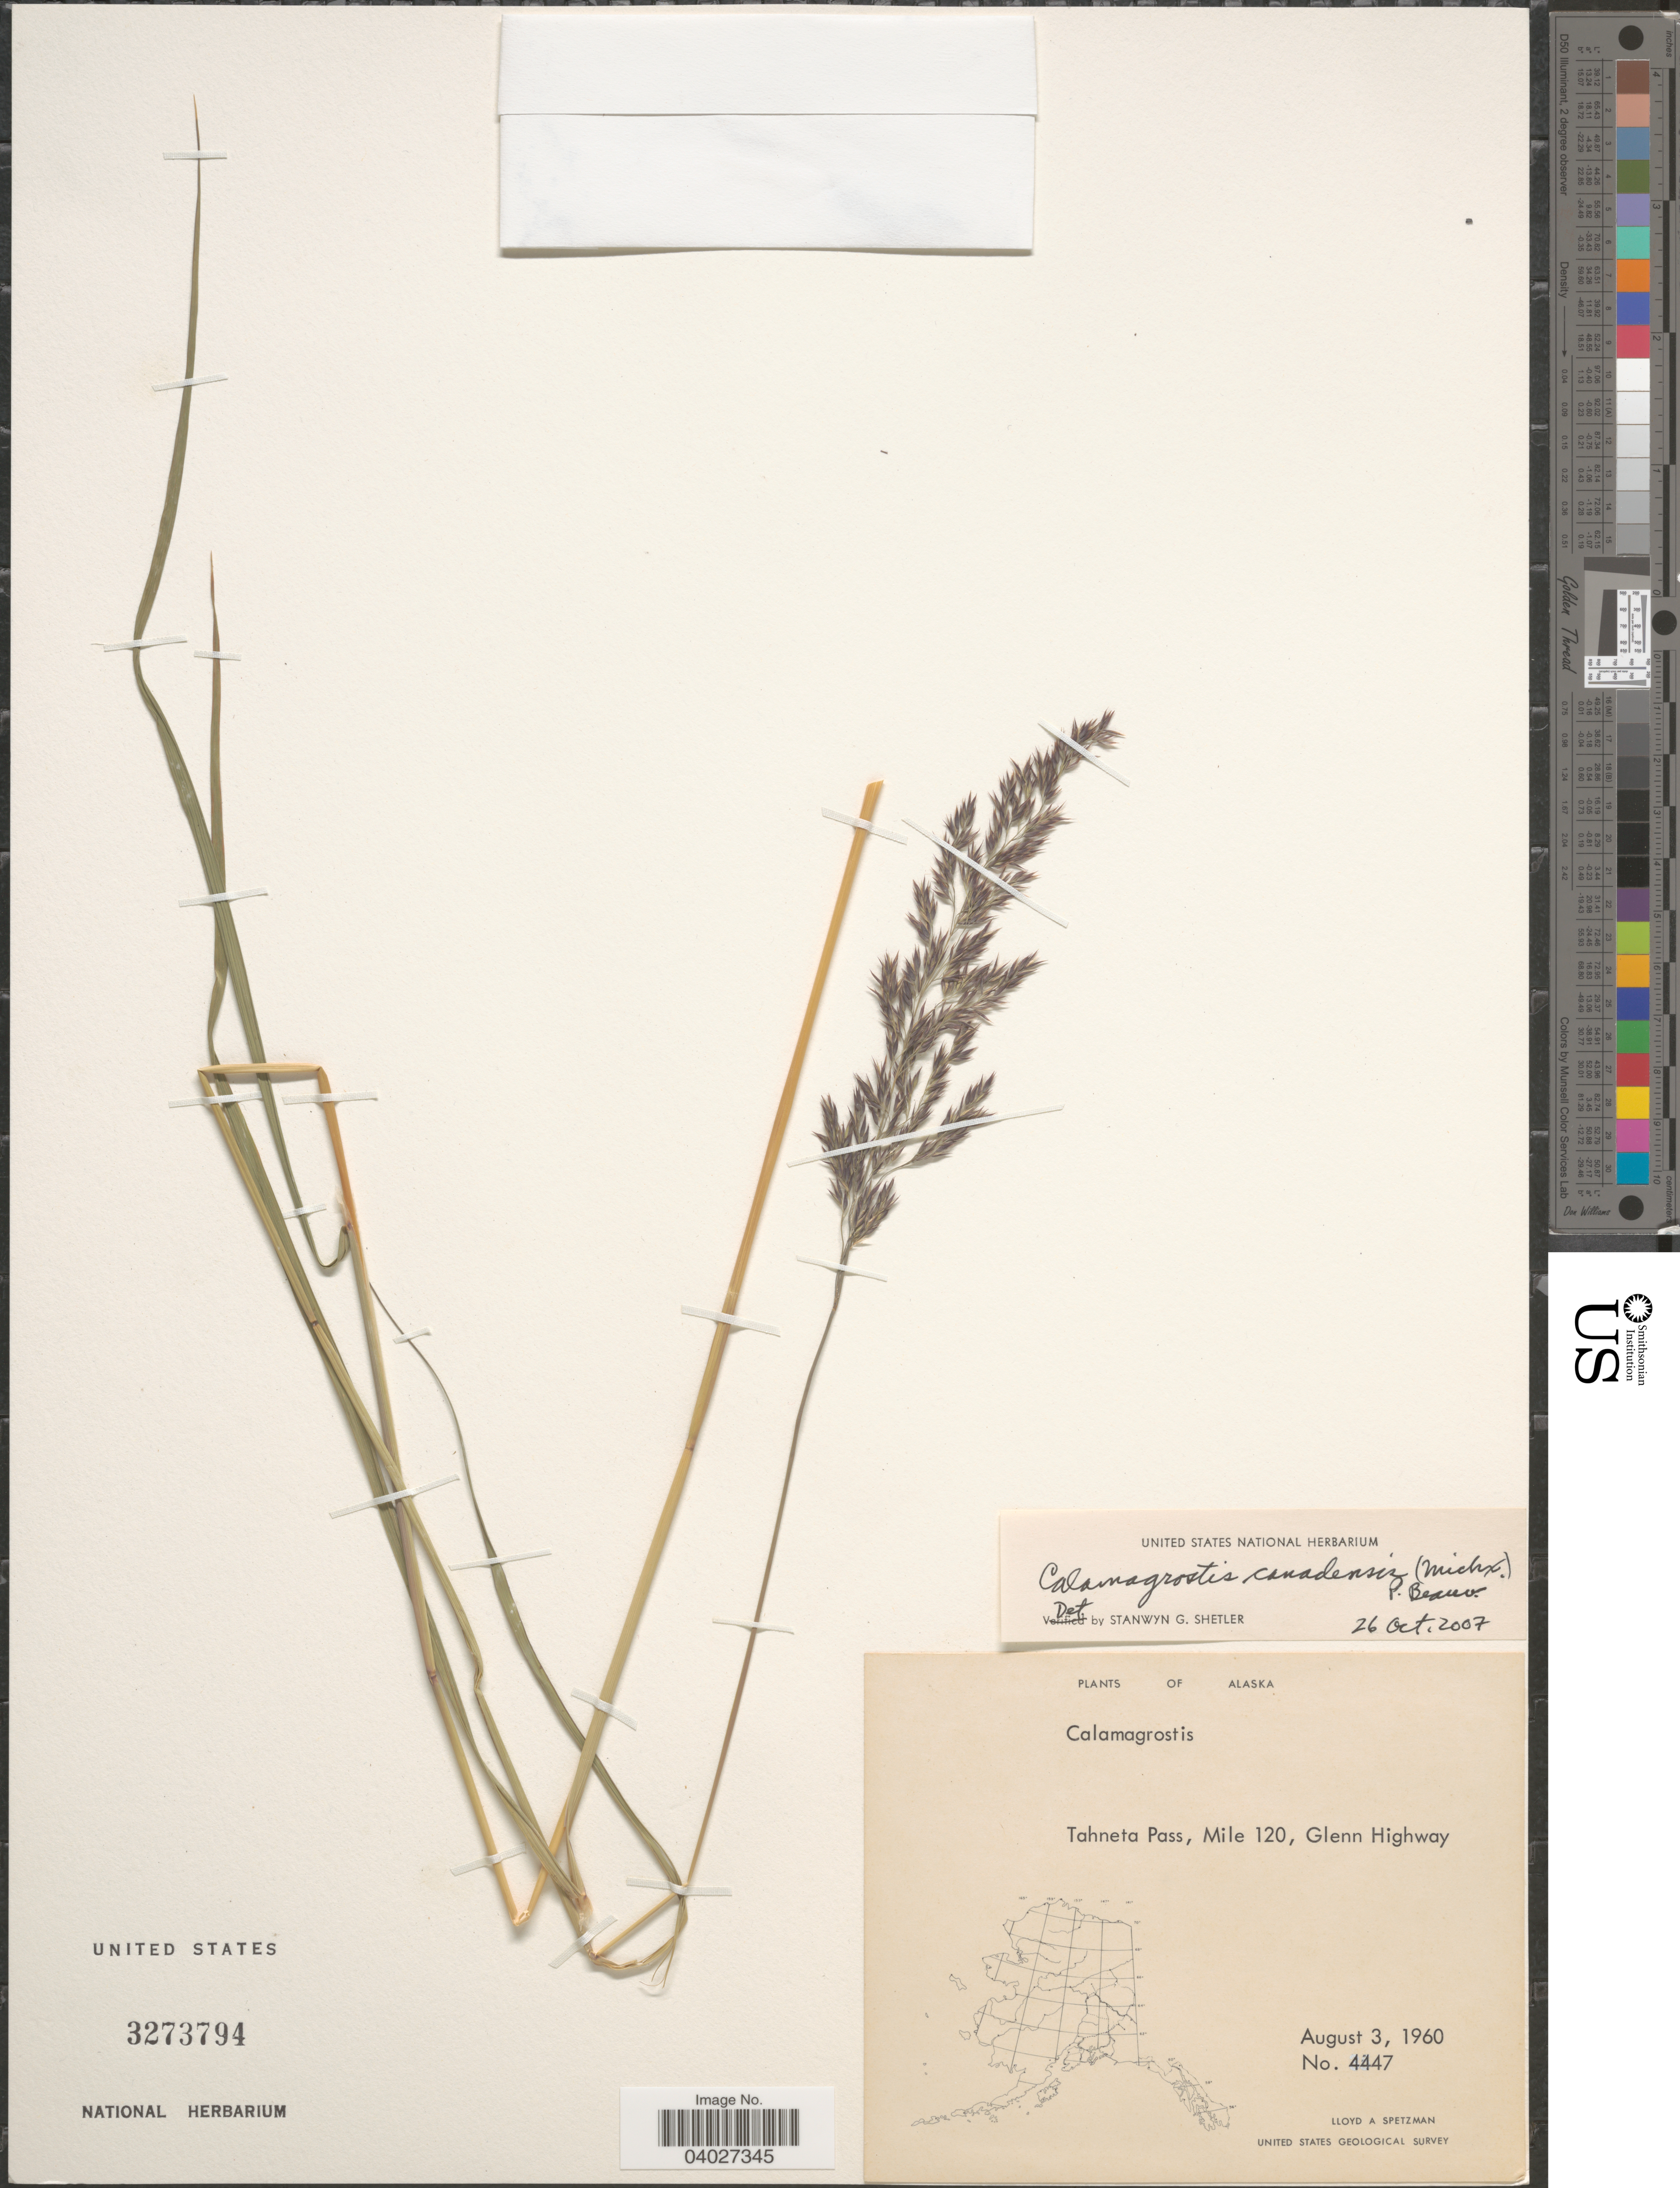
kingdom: Plantae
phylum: Tracheophyta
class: Liliopsida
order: Poales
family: Poaceae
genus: Calamagrostis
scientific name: Calamagrostis canadensis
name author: (Michx.) P. Beauv.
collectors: L. Spetzman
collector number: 4447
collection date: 1960-08-03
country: United States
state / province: Alaska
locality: Tahneta Pass, Mile 120, Glenn Highway.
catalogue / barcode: US 3273794